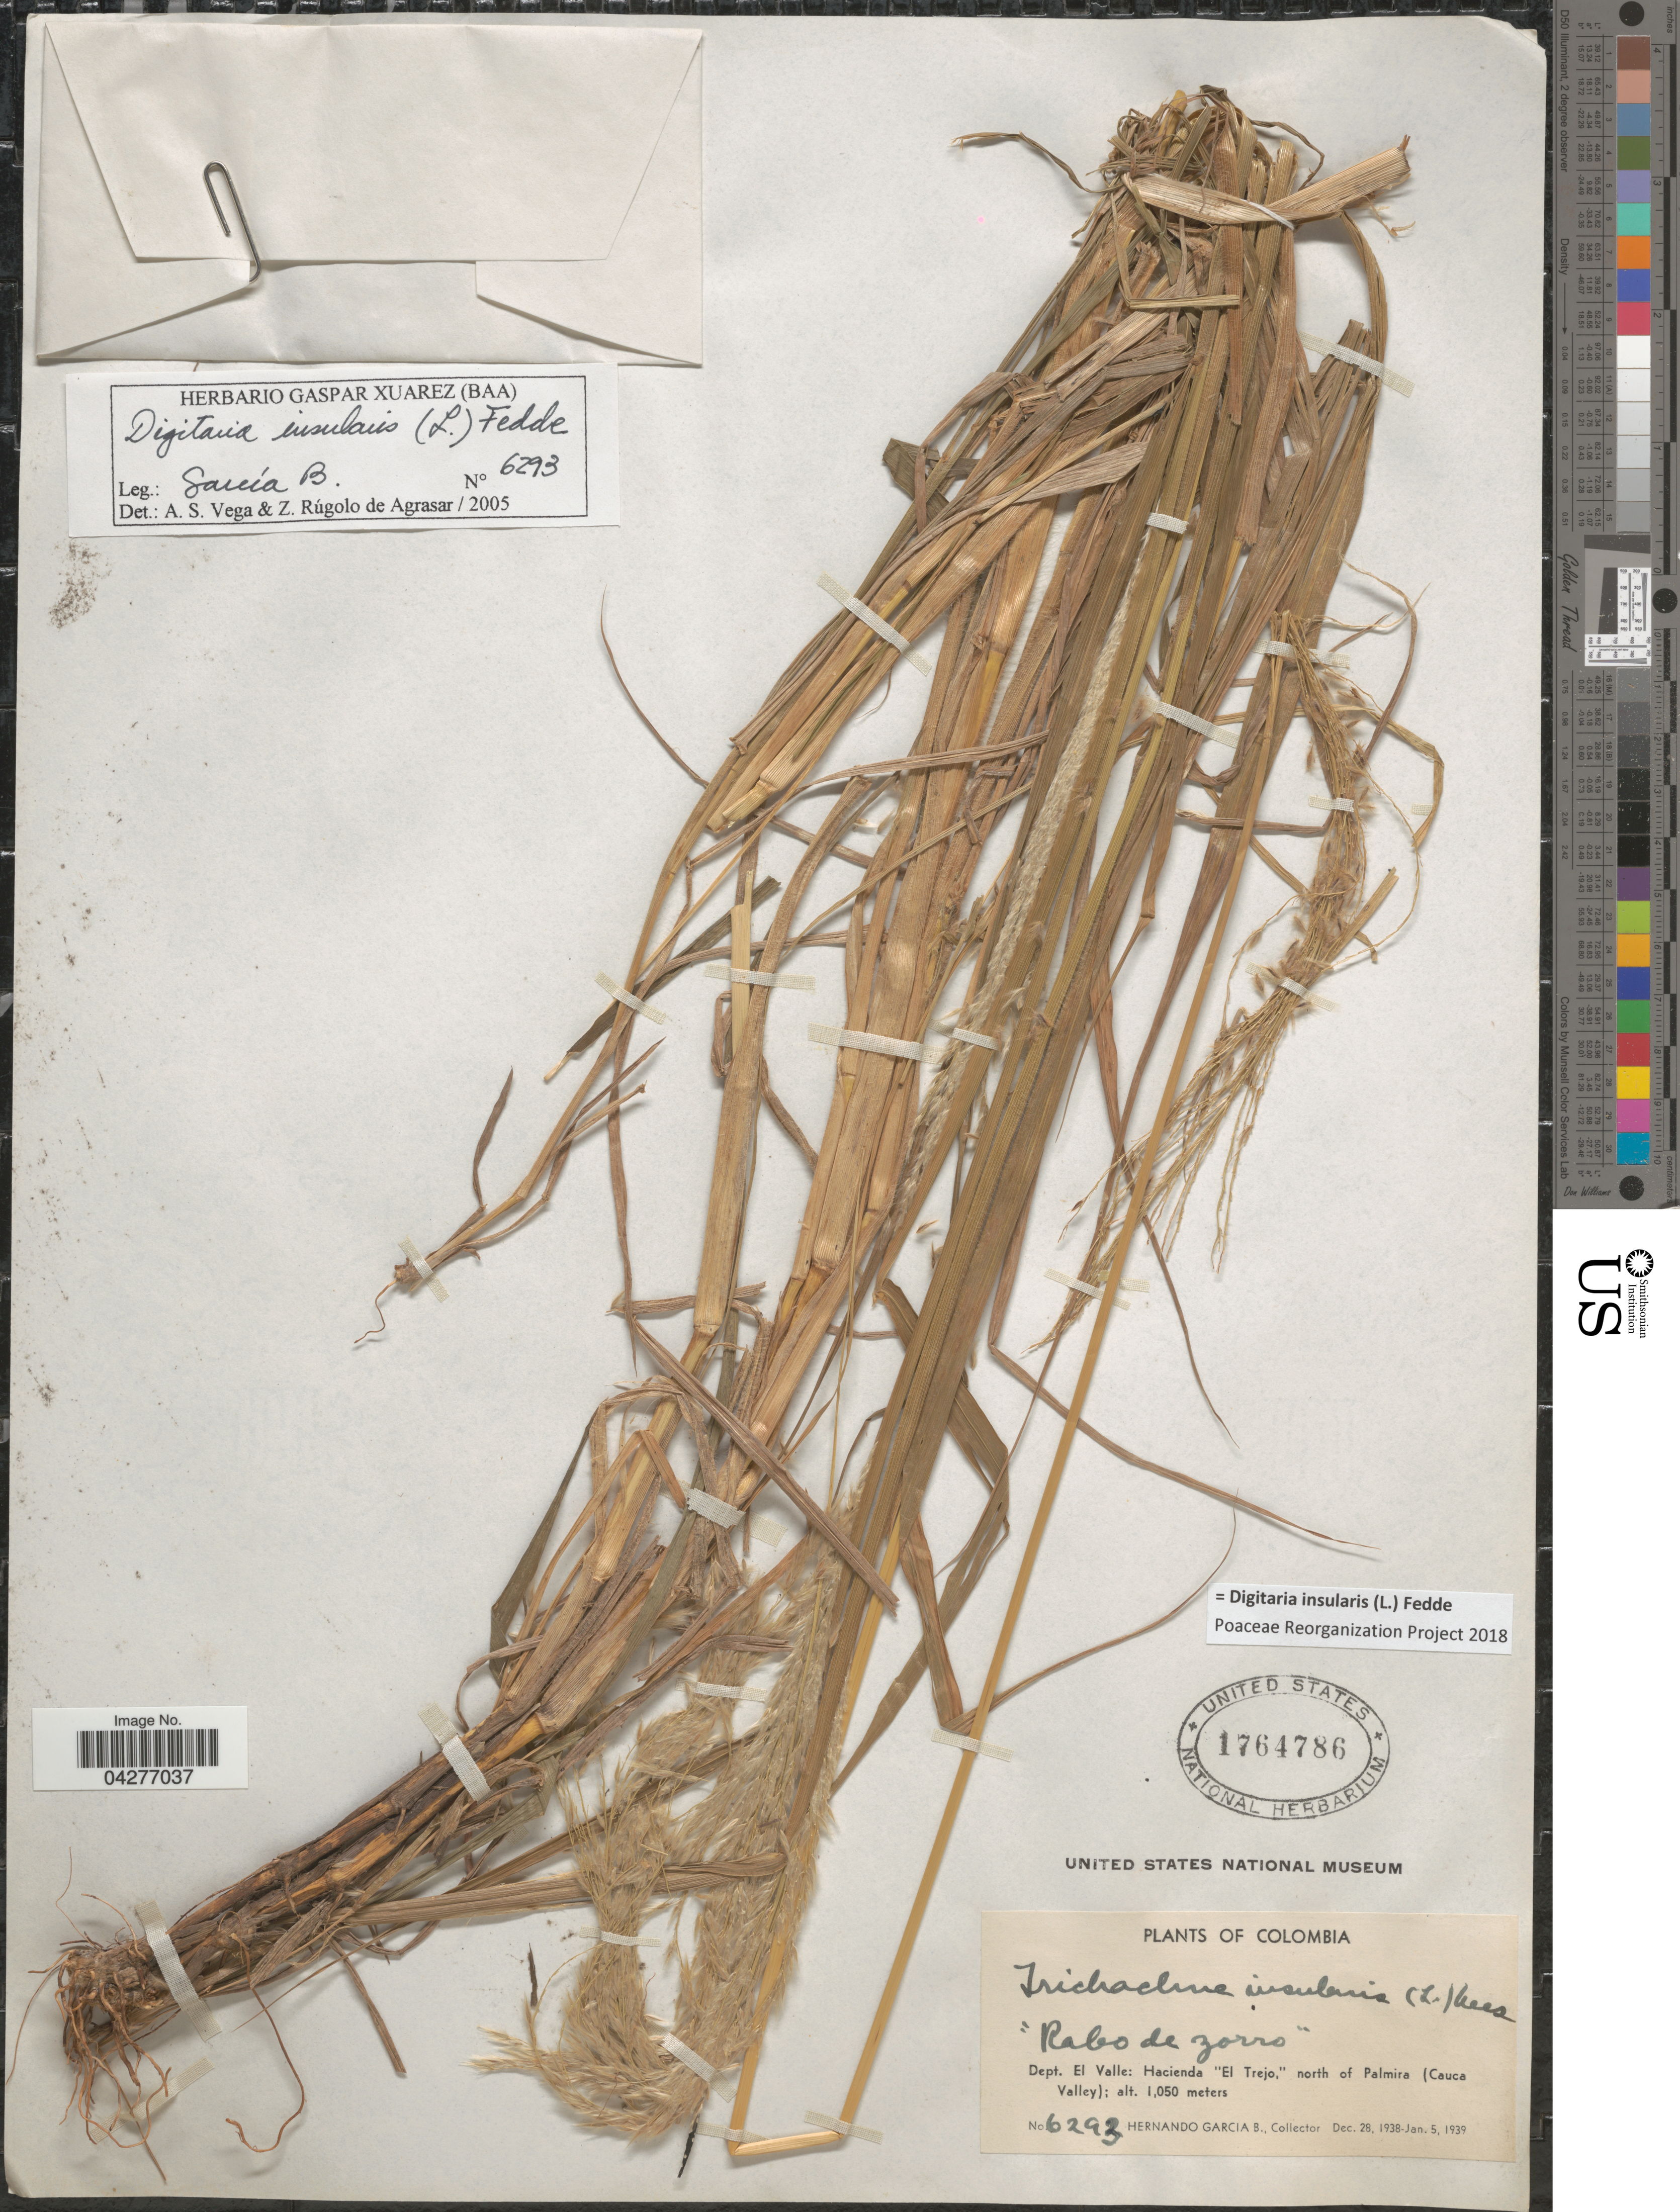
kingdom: Plantae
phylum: Tracheophyta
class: Liliopsida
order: Poales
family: Poaceae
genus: Digitaria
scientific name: Digitaria insularis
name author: (L.) Fedde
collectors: H. García Barriga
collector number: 62a3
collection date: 1938-12-28/1939-01-05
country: Colombia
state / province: Valle del Cauca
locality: Dept. El Valle: Hacienda "El Trejo," north of Palmira (Cauca Valley).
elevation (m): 1050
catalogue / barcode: US 1764786